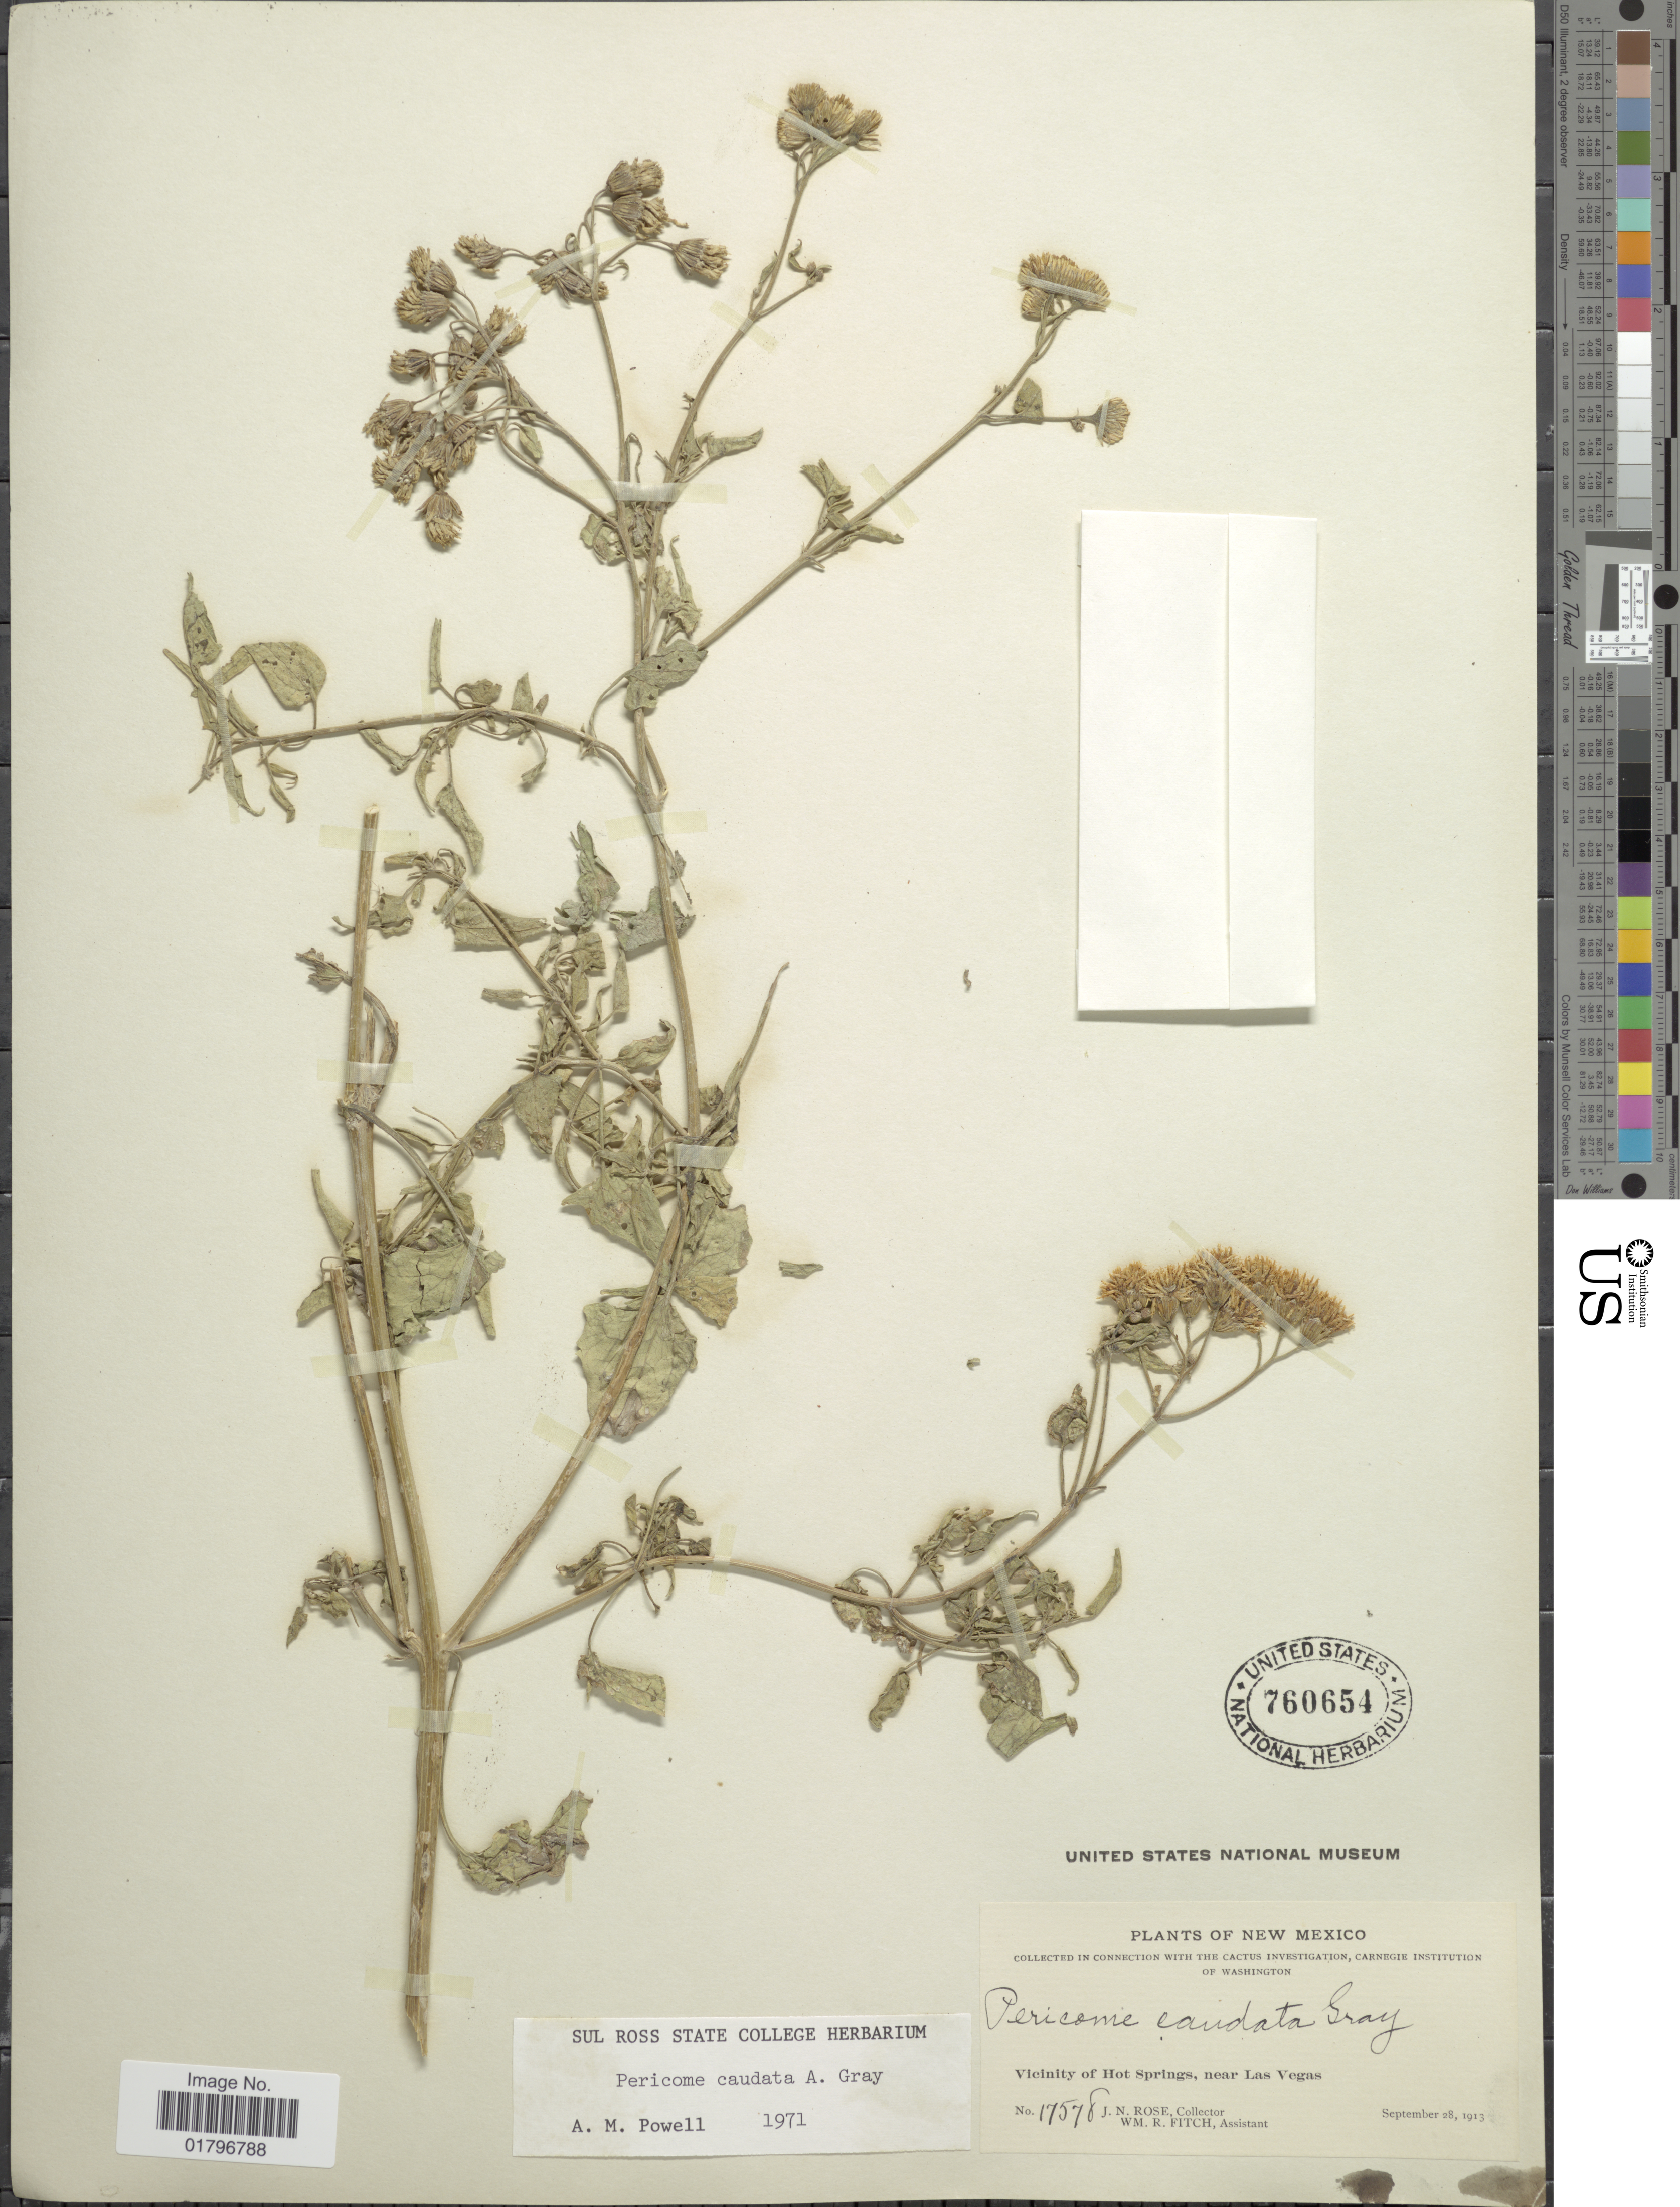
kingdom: Plantae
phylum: Tracheophyta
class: Magnoliopsida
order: Asterales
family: Asteraceae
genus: Pericome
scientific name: Pericome caudata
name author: A. Gray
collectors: J. N. Rose & W. R. Fitch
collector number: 17578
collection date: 1913-09-28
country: United States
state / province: New Mexico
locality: Vicinity of Hot Springs, near Las Vegas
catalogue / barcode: US 760654